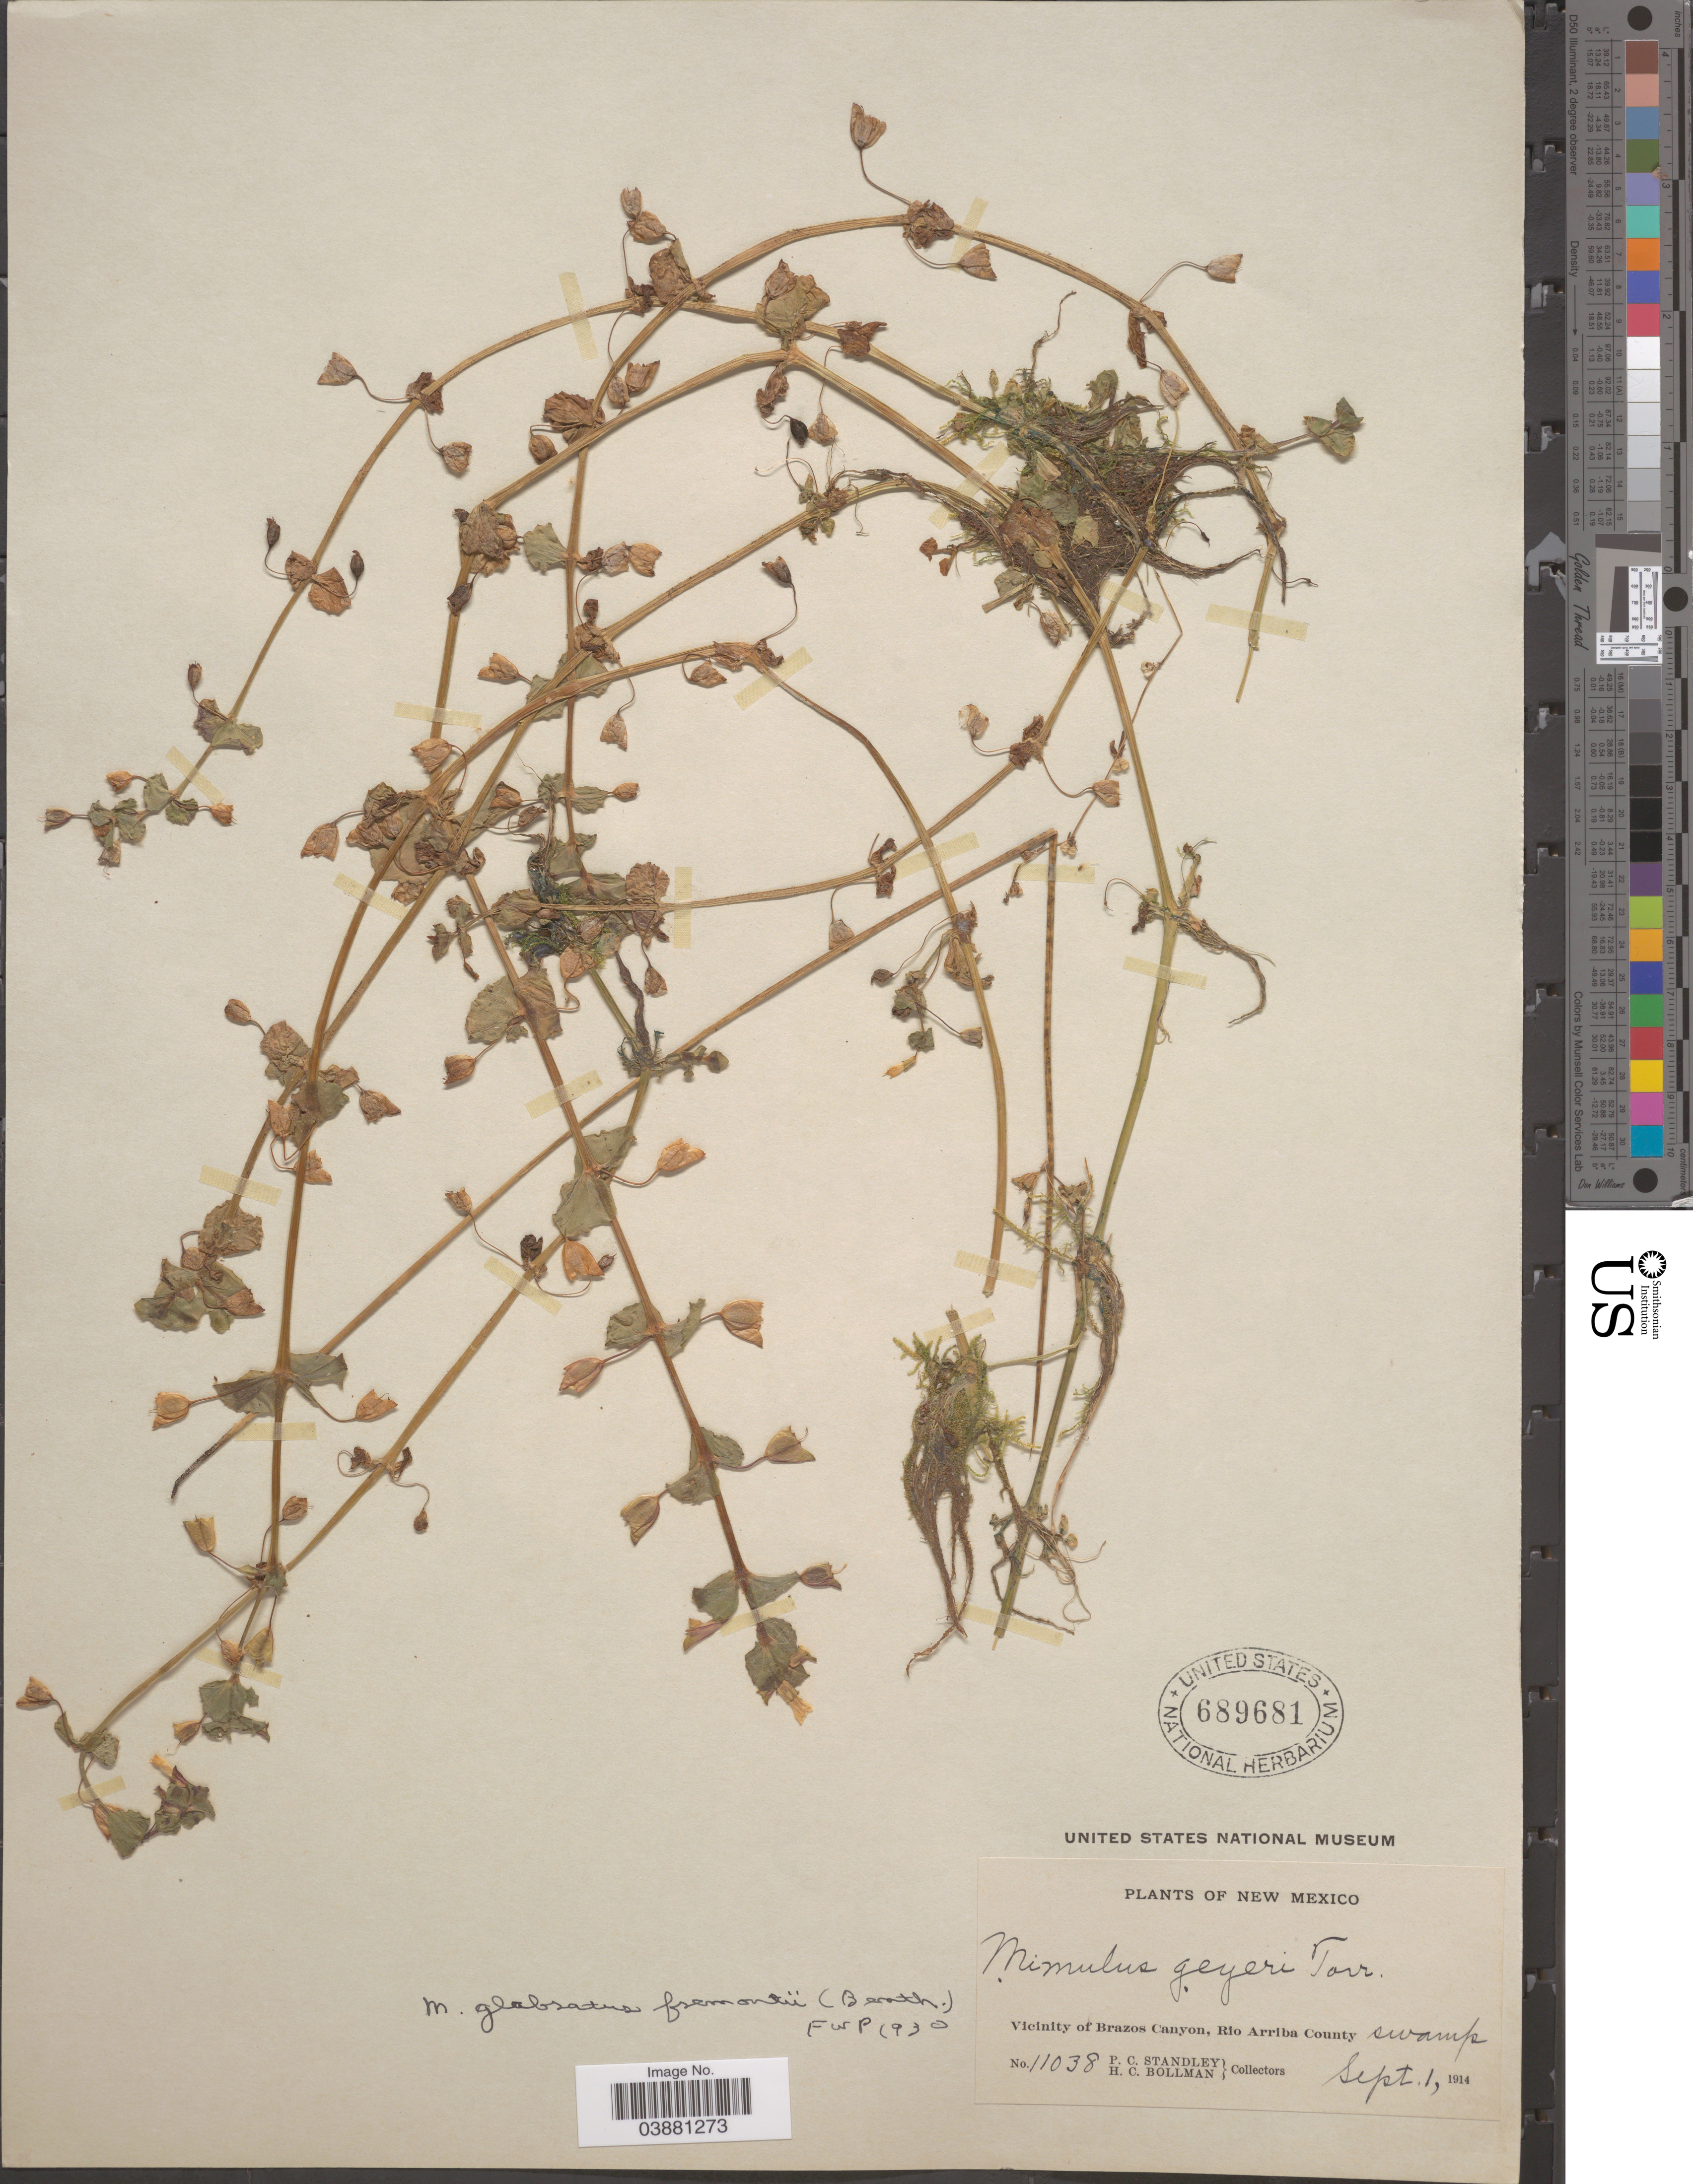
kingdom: Plantae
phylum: Tracheophyta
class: Magnoliopsida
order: Lamiales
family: Phrymaceae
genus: Mimulus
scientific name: Mimulus glabratus var. fremontii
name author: Kunth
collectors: P. C. Standley & H. C. Bollman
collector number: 11038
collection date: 1914-09-01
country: United States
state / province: New Mexico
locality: Vicinity of Brazos Canyon, Rio Arriba County.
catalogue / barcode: US 689681